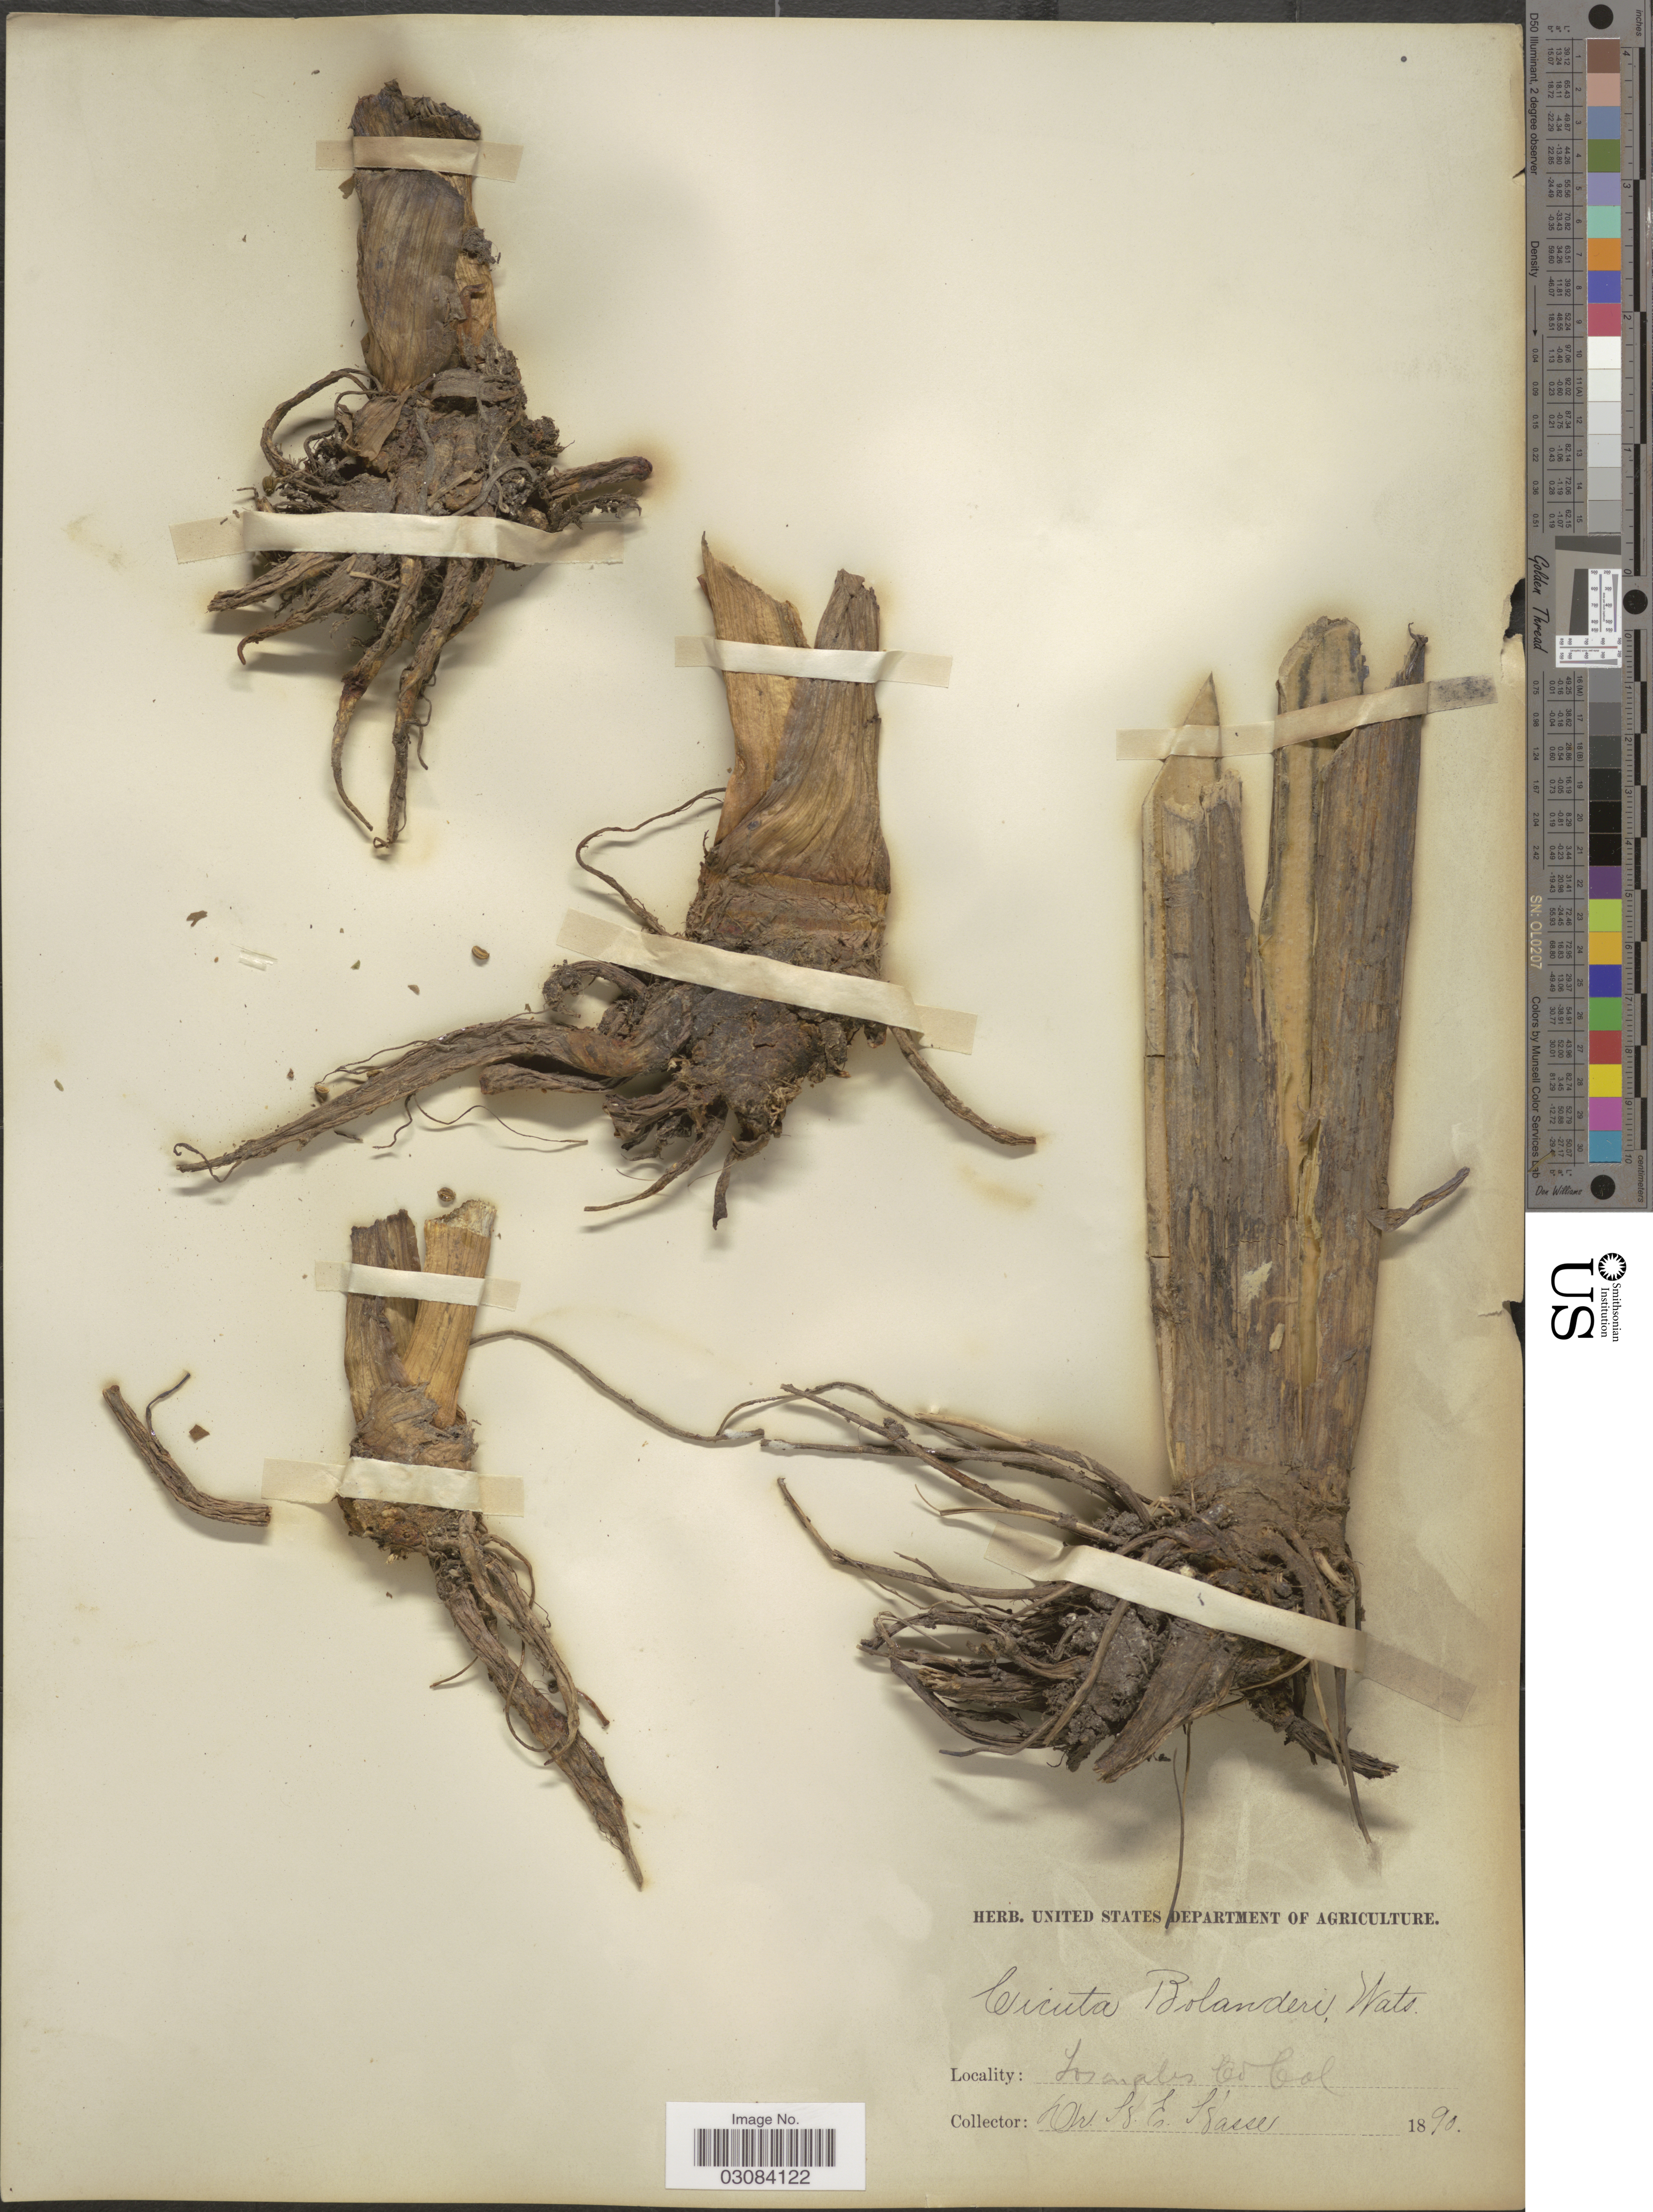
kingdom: Plantae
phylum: Tracheophyta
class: Magnoliopsida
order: Apiales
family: Apiaceae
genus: Cicuta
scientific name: Cicuta bolanderi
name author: A. Gray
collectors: H. E. Hasse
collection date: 1890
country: United States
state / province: California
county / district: Los Angeles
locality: Los Angeles Co.